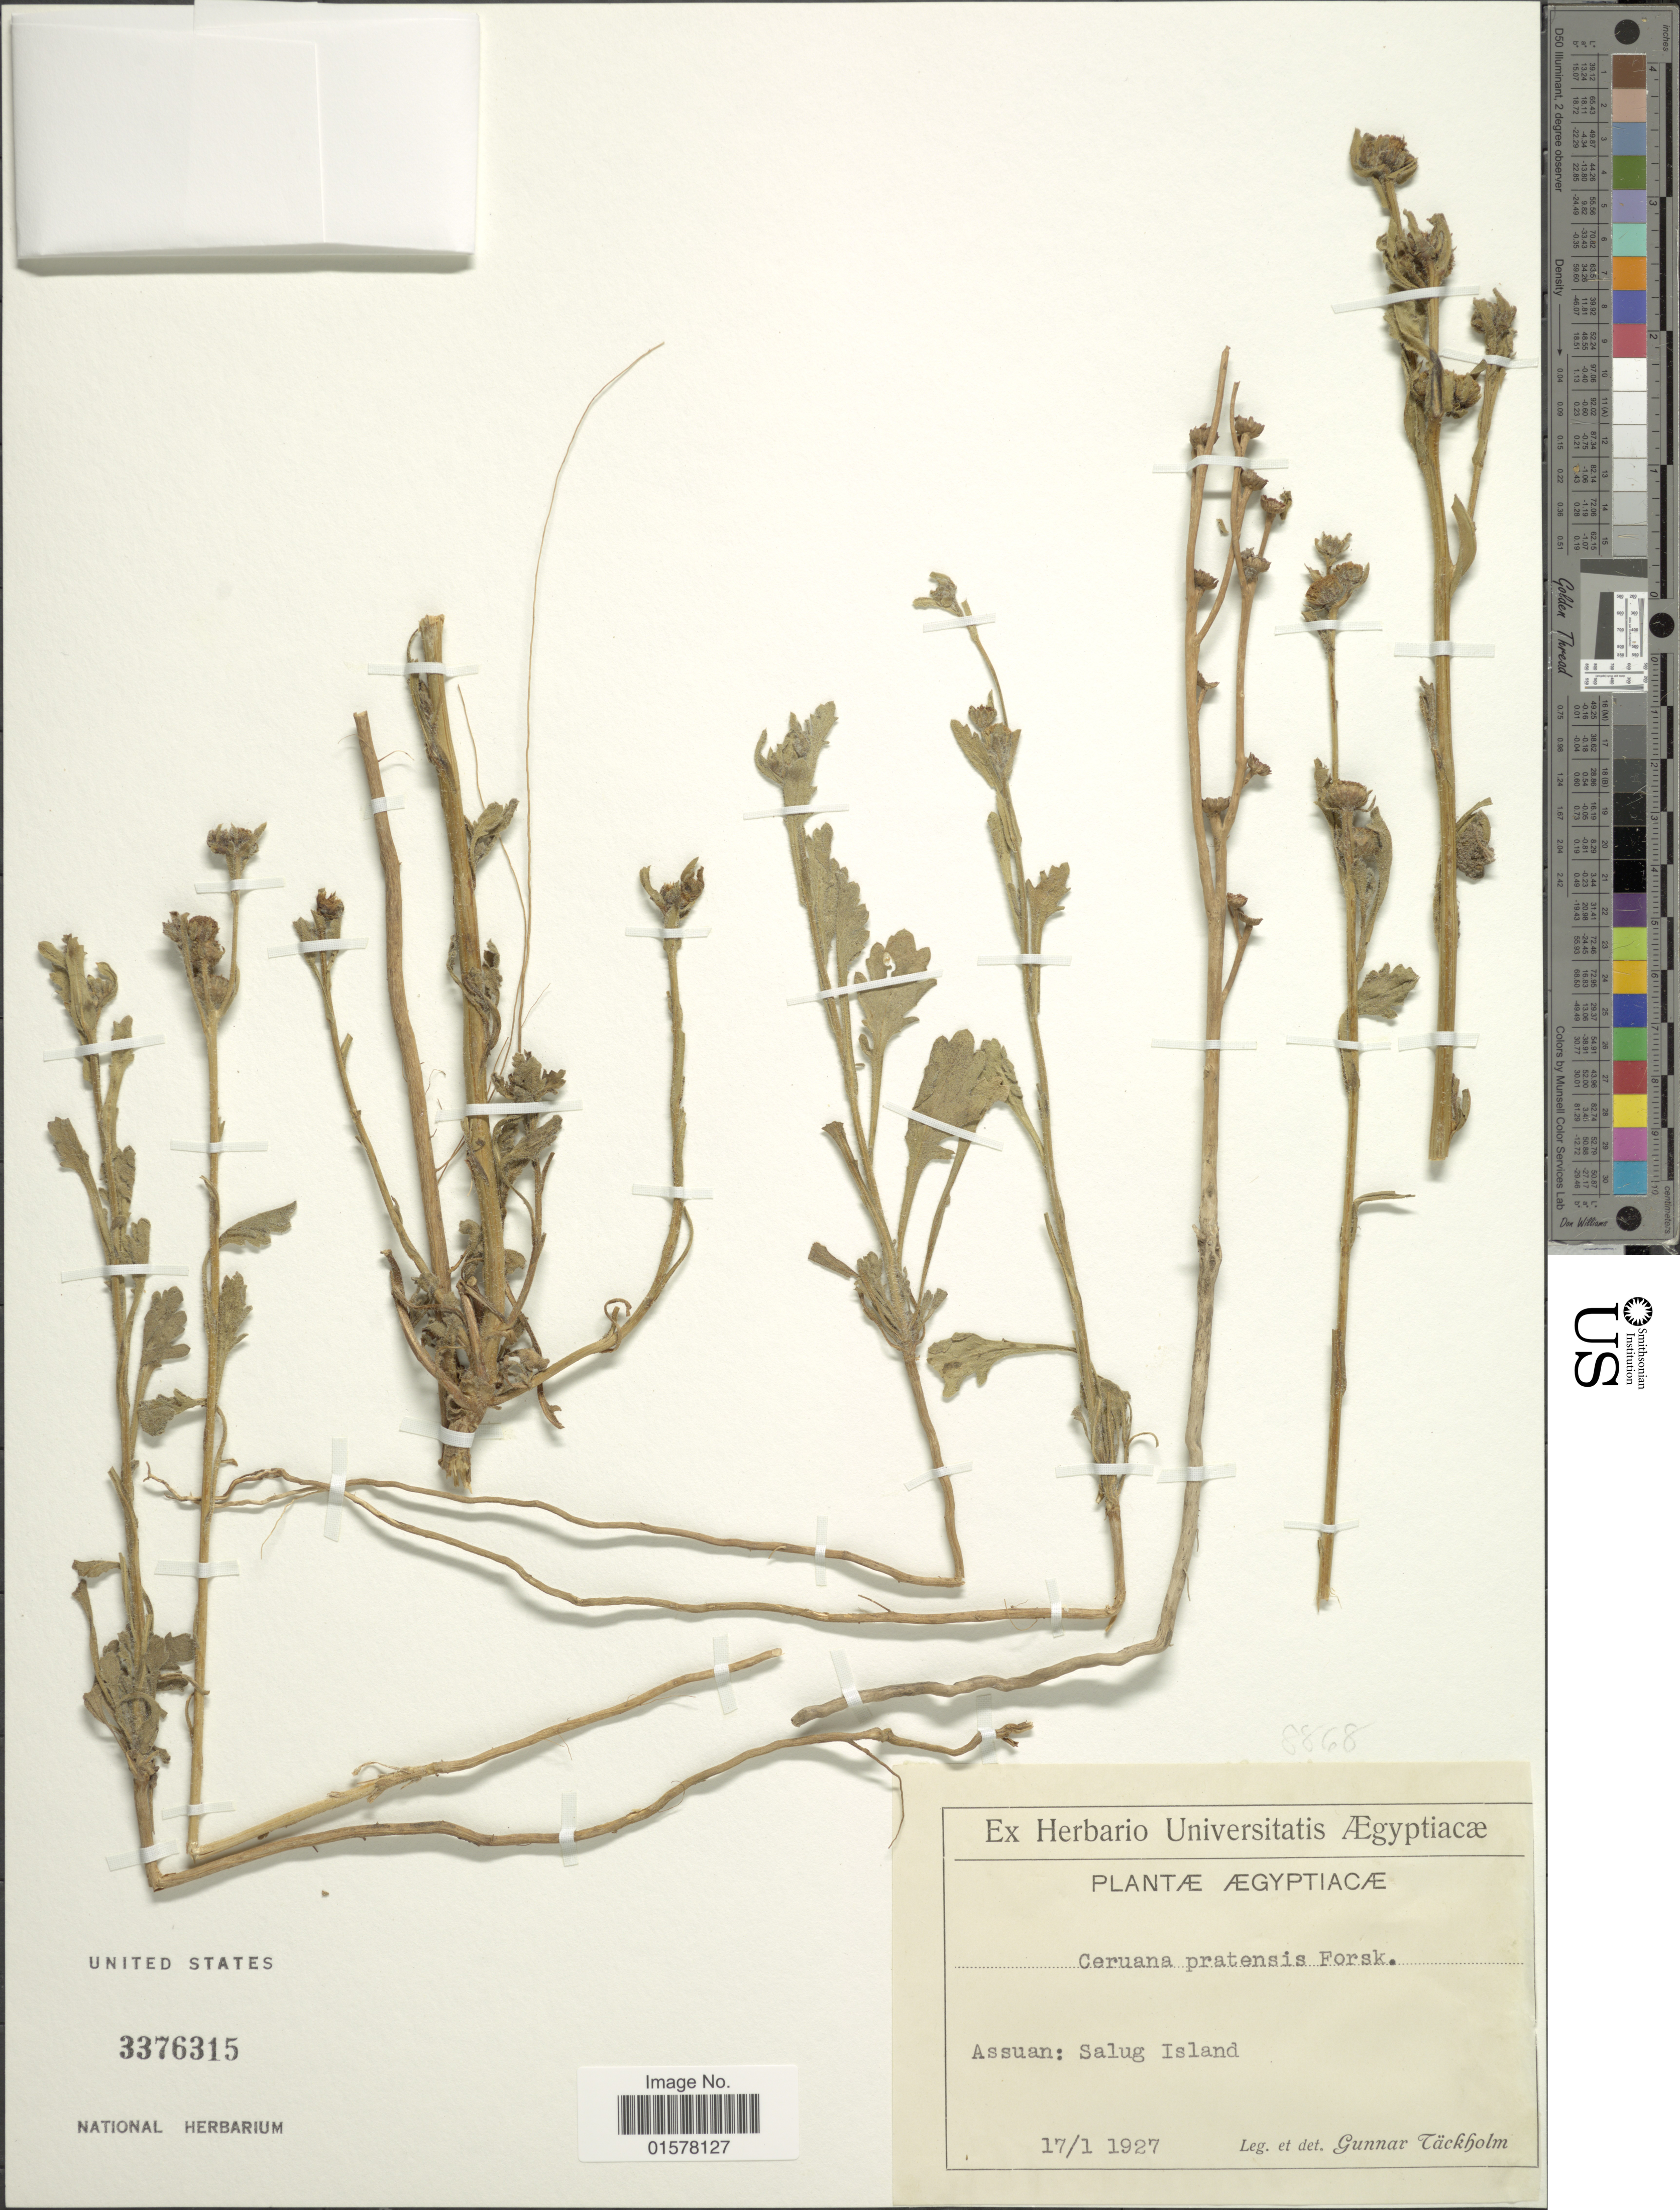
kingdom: Plantae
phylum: Tracheophyta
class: Magnoliopsida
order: Asterales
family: Asteraceae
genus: Ceruana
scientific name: Ceruana pratensis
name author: Forssk.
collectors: G. Täckholm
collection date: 1927-01-17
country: Egypt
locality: Agypticae. Assuan: Salug Island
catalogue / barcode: US 3376315